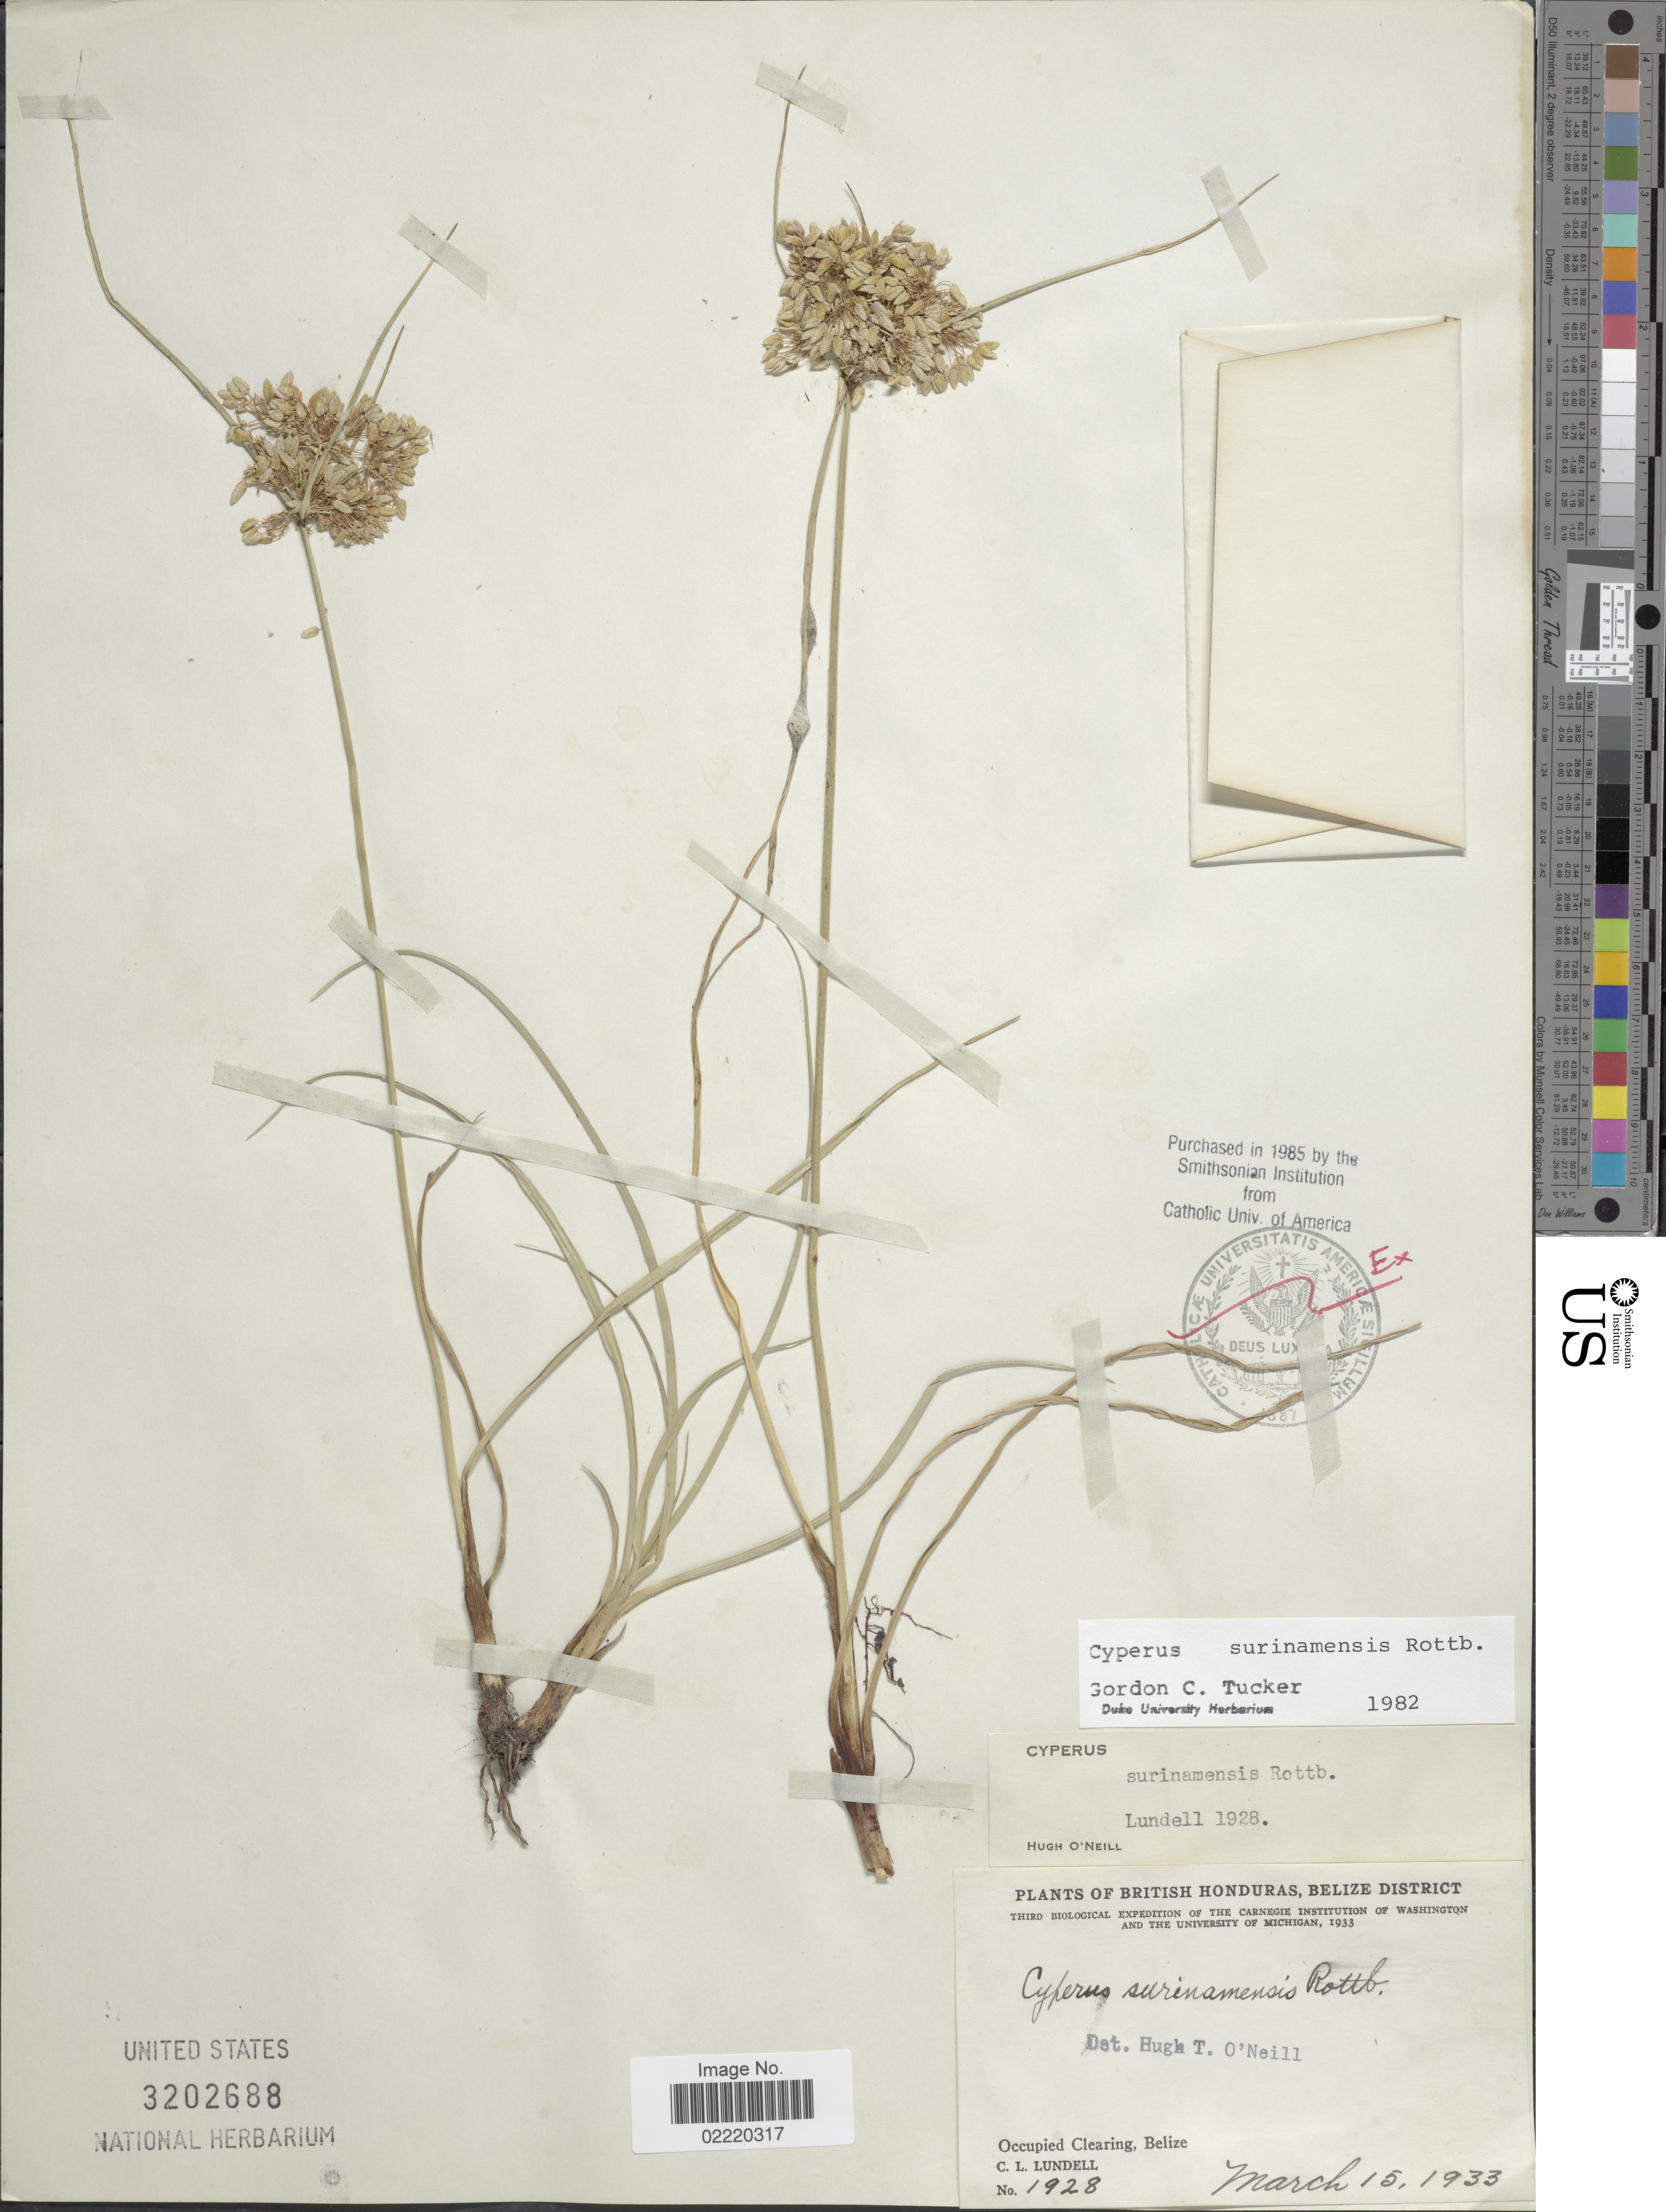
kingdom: Plantae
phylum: Tracheophyta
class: Liliopsida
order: Poales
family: Cyperaceae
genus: Cyperus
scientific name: Cyperus surinamensis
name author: Rottb.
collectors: C. L. Lundell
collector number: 1928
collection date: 1933-03-15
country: Belize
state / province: Belize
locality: British Honduras, Belize District, Occupied Clearing.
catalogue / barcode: US 3202688